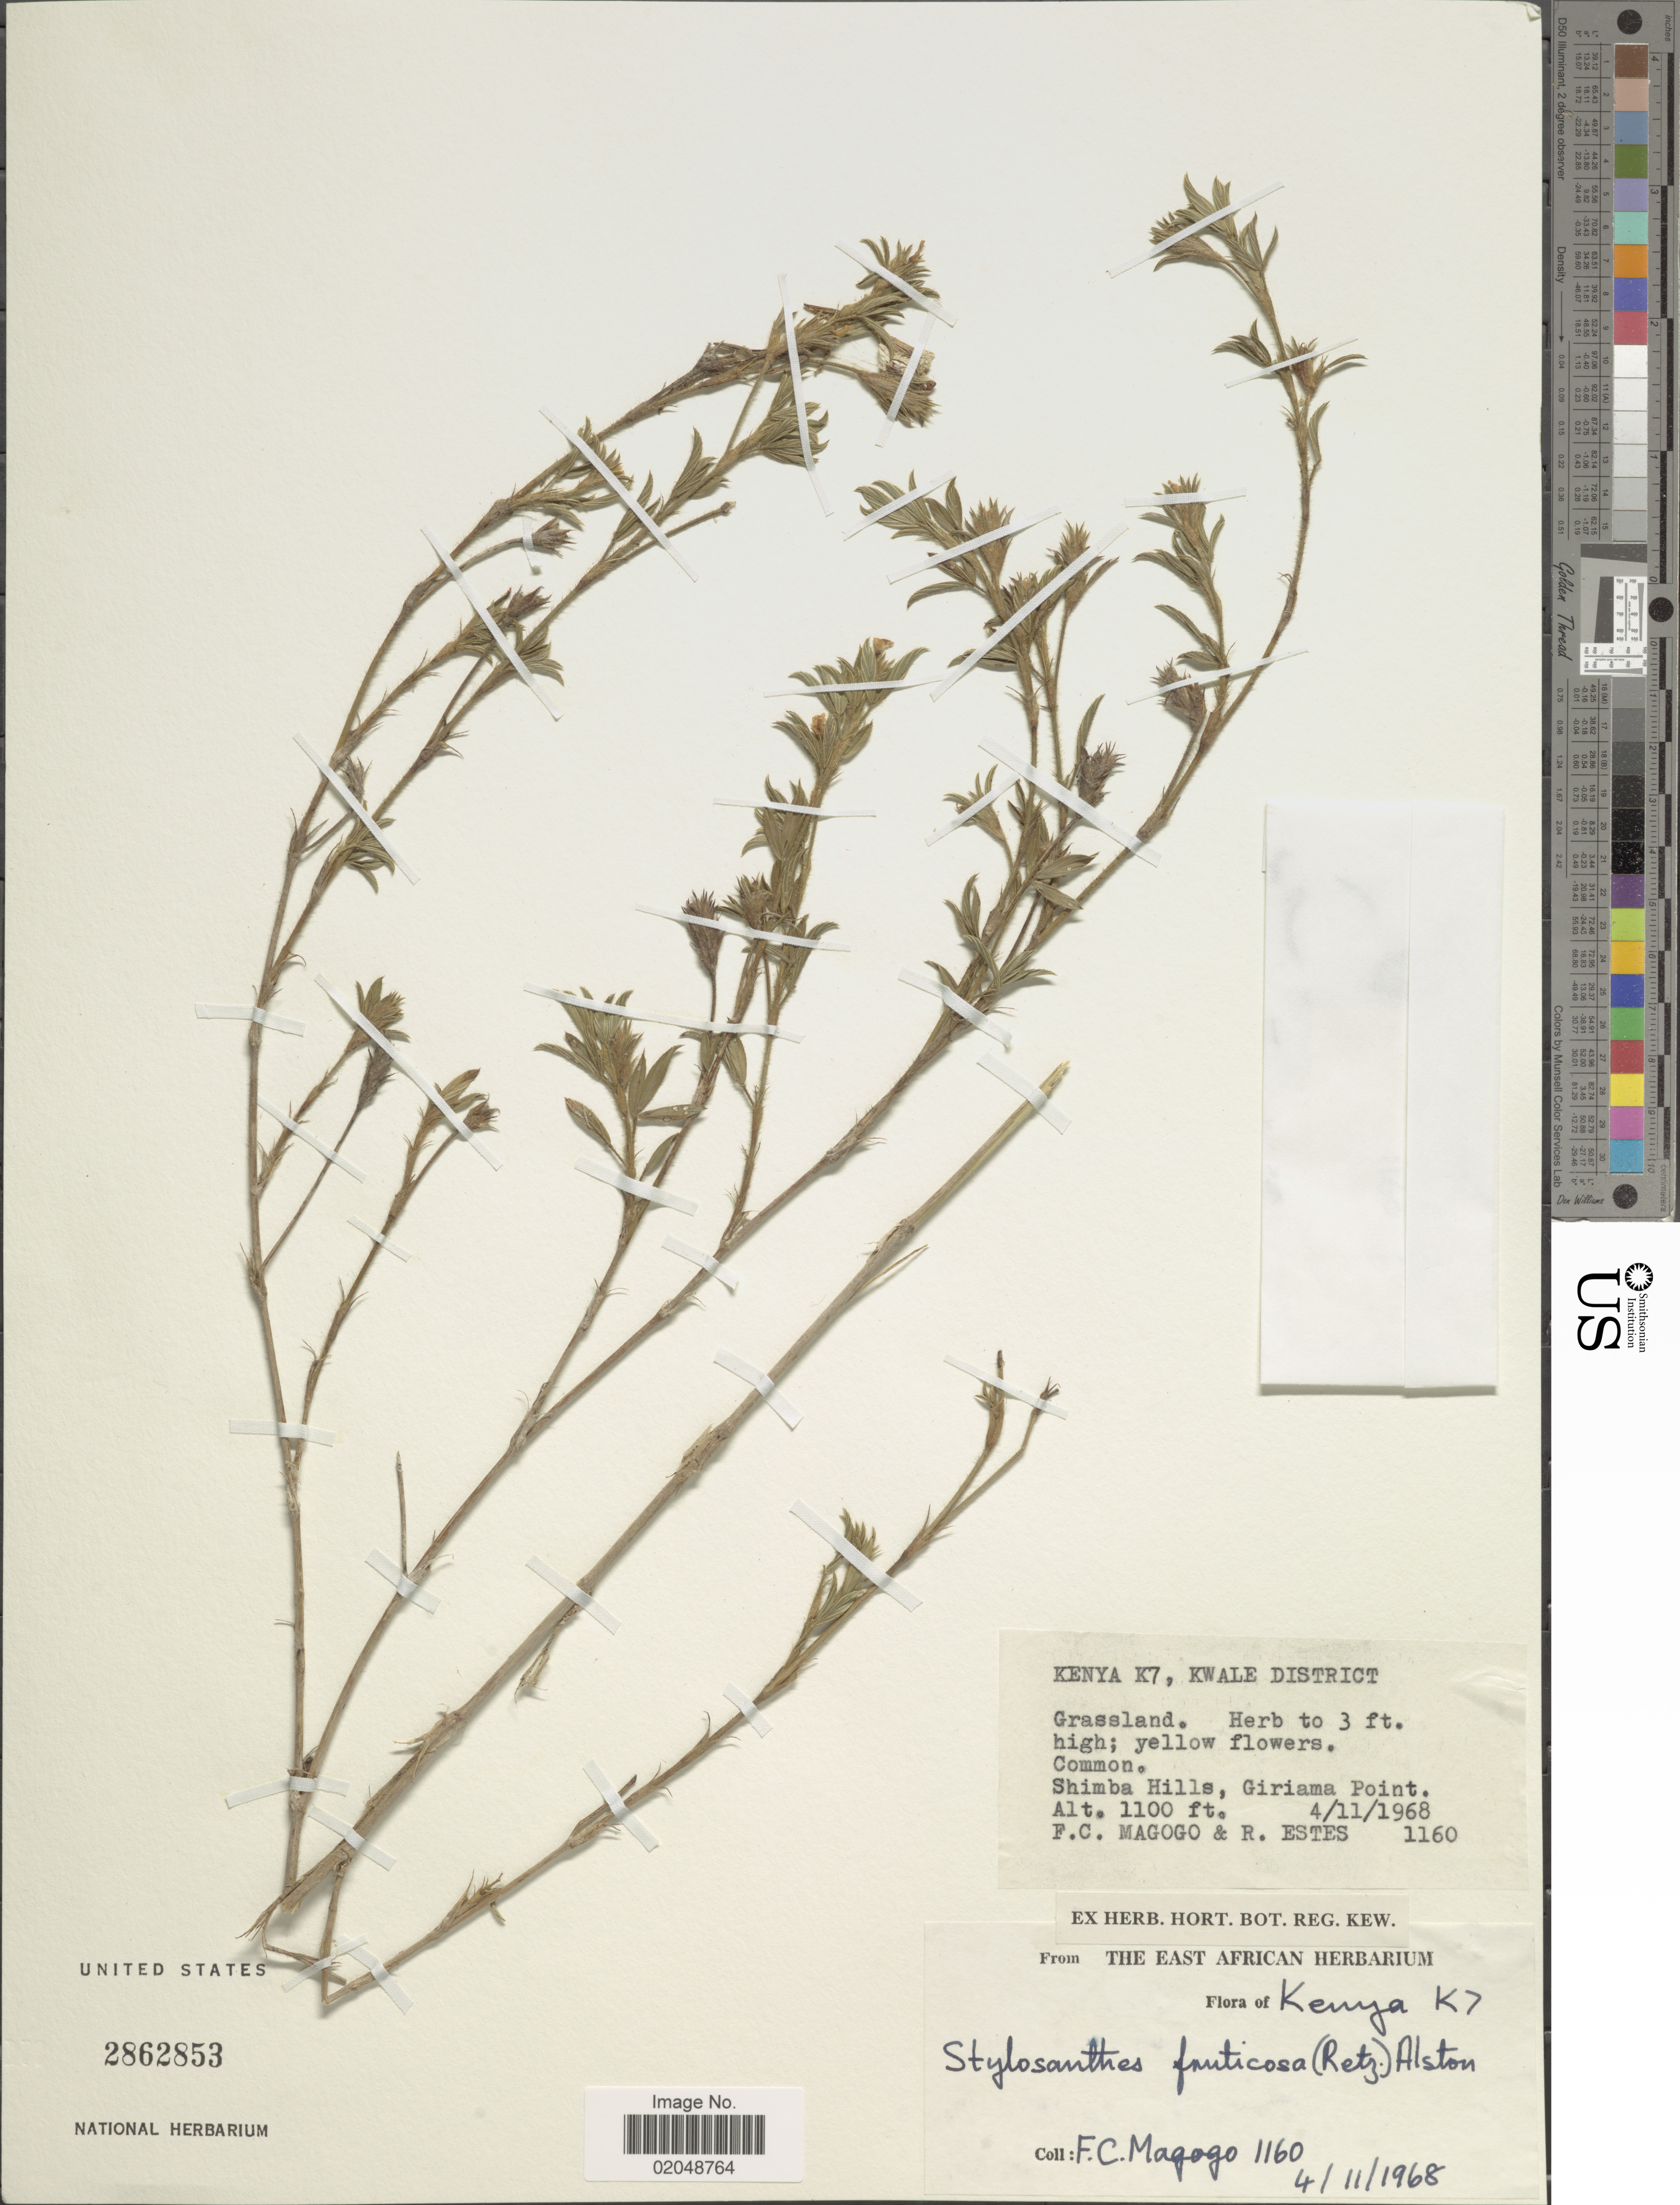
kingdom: Plantae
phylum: Tracheophyta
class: Magnoliopsida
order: Fabales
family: Fabaceae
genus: Stylosanthes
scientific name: Stylosanthes fruticosa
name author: (Retz.) Alston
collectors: F. Magogo & R. Estes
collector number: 1160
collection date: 1968-11-04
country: Kenya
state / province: Kwale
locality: K7, Kwale District, Shimba Hills, Giriama Point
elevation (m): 335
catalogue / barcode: US 2862853